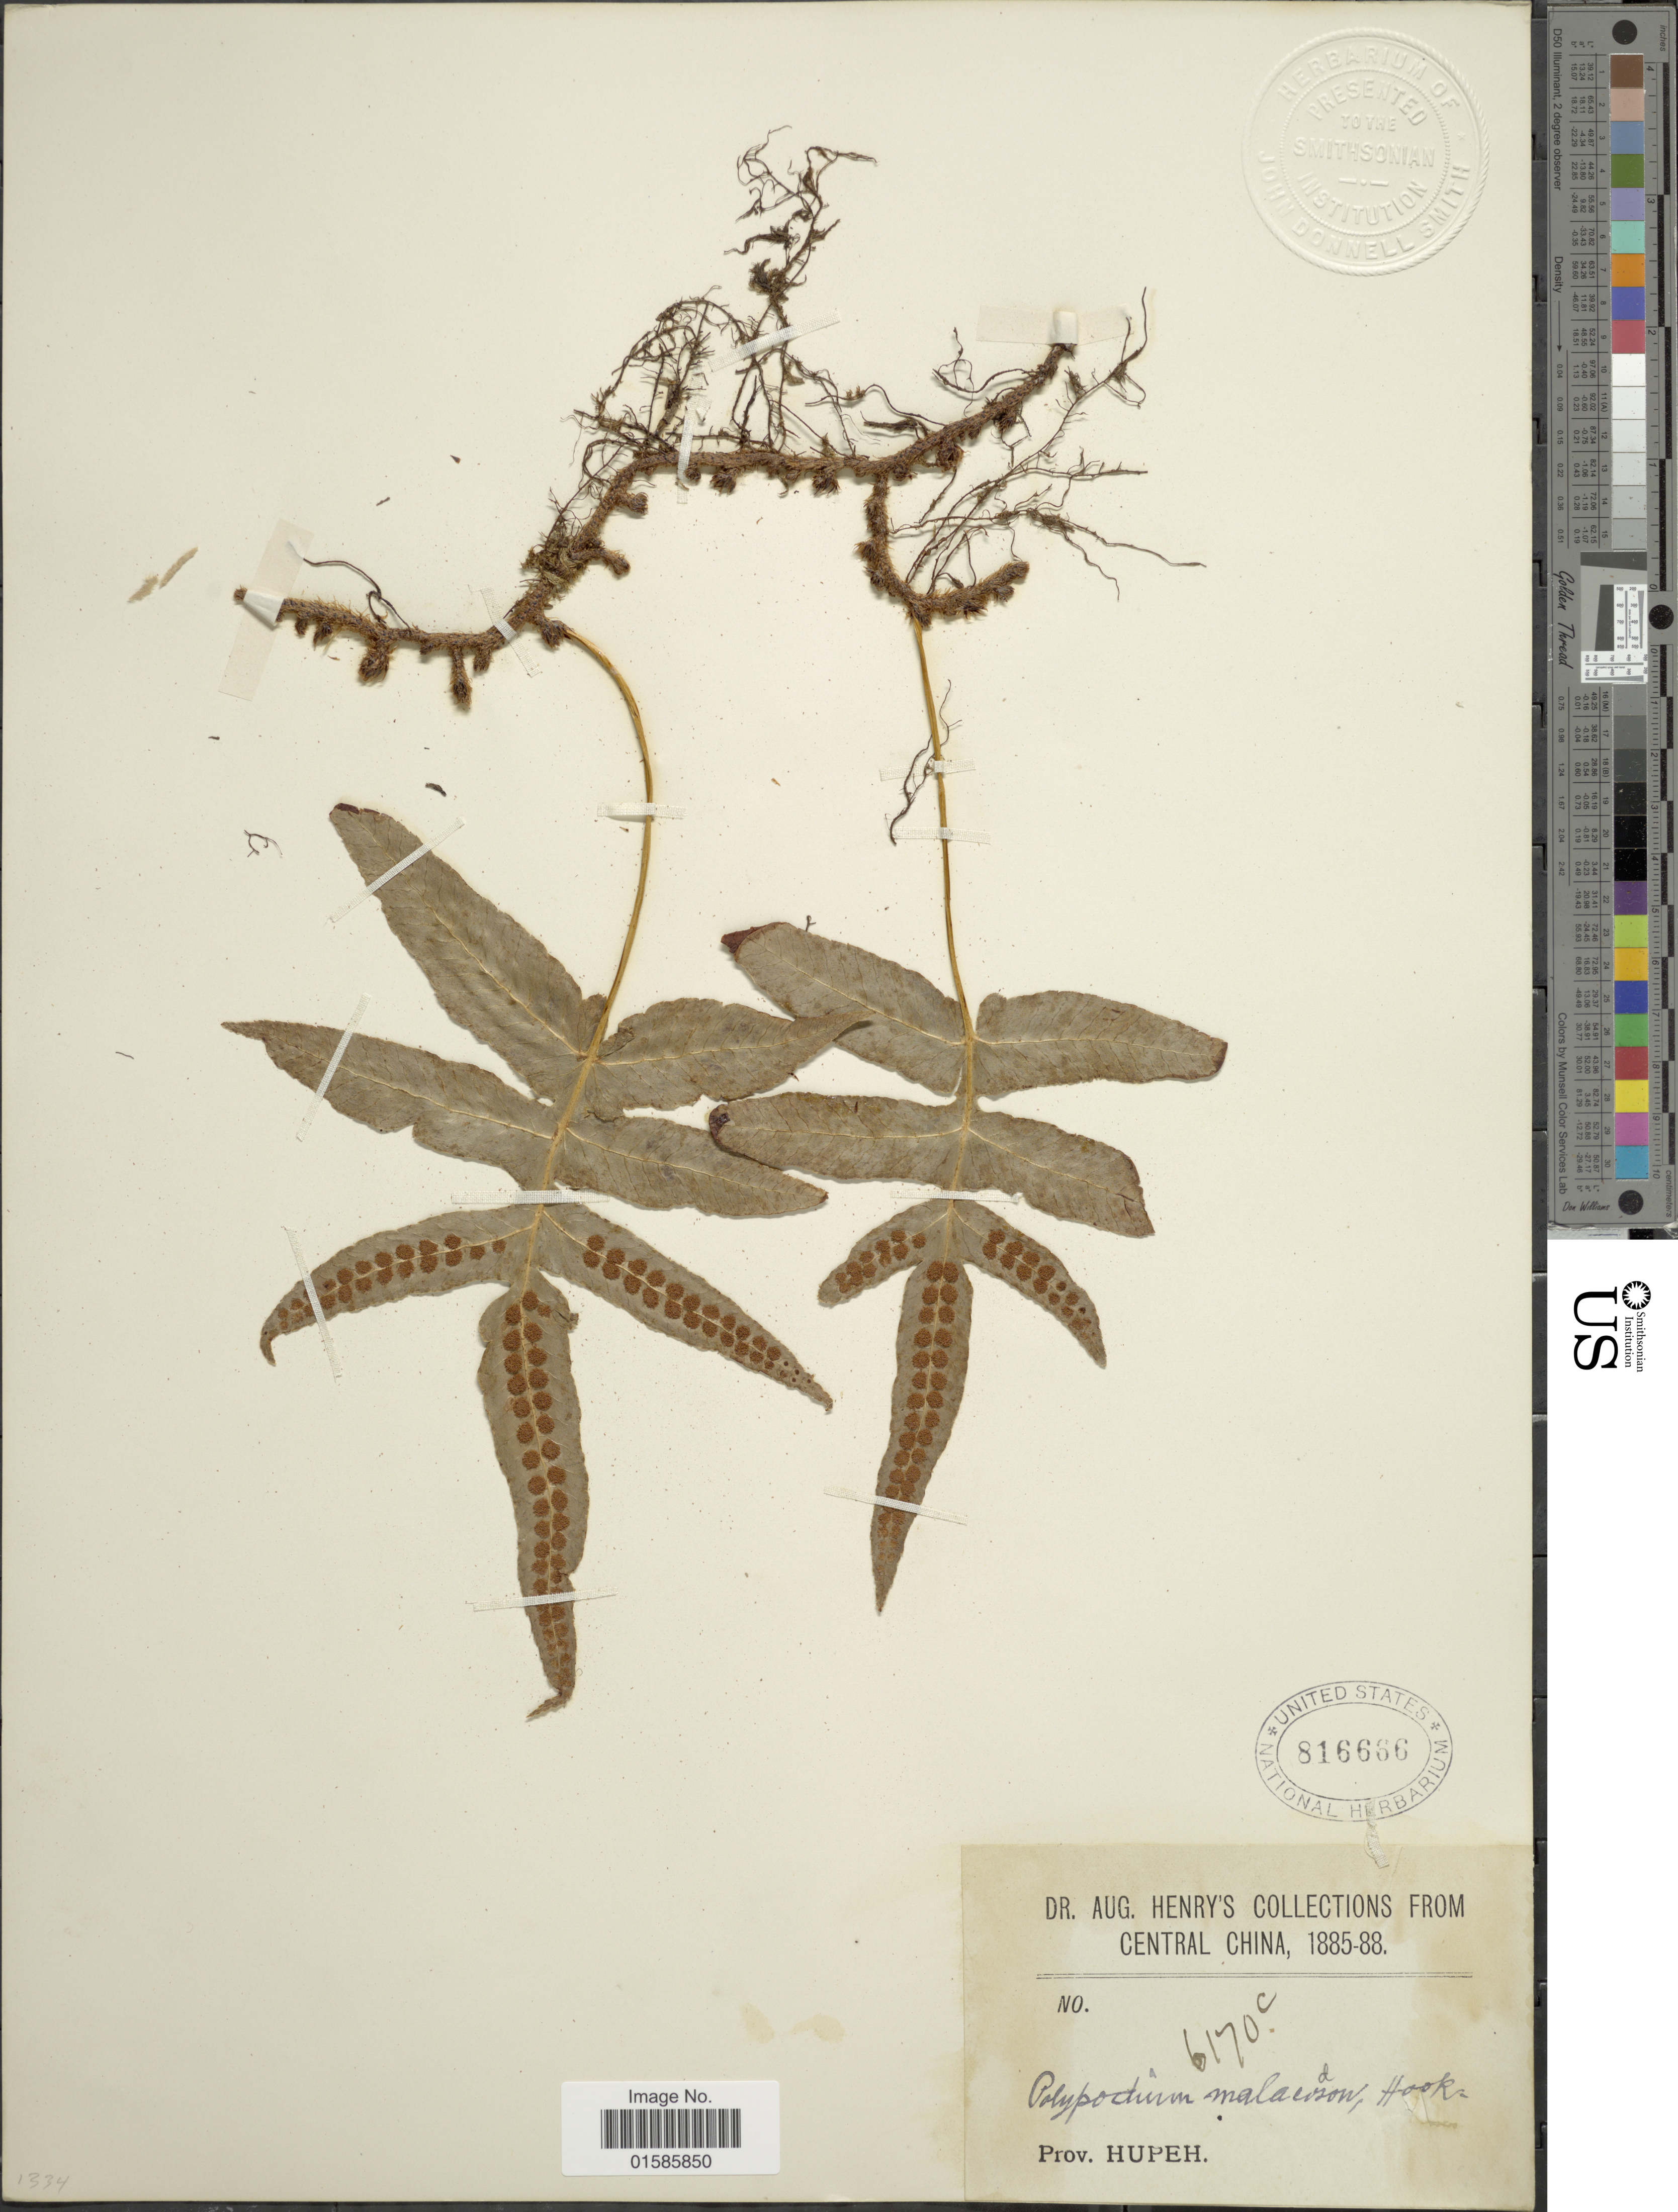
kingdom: Plantae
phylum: Tracheophyta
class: Polypodiopsida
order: Polypodiales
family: Polypodiaceae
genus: Microsorum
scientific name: Microsorum malacodon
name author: (Hook.)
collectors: A. Henry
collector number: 6170 C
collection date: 1885/1888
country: China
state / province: Hubei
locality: Prov. Hupeh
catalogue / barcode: US 816666